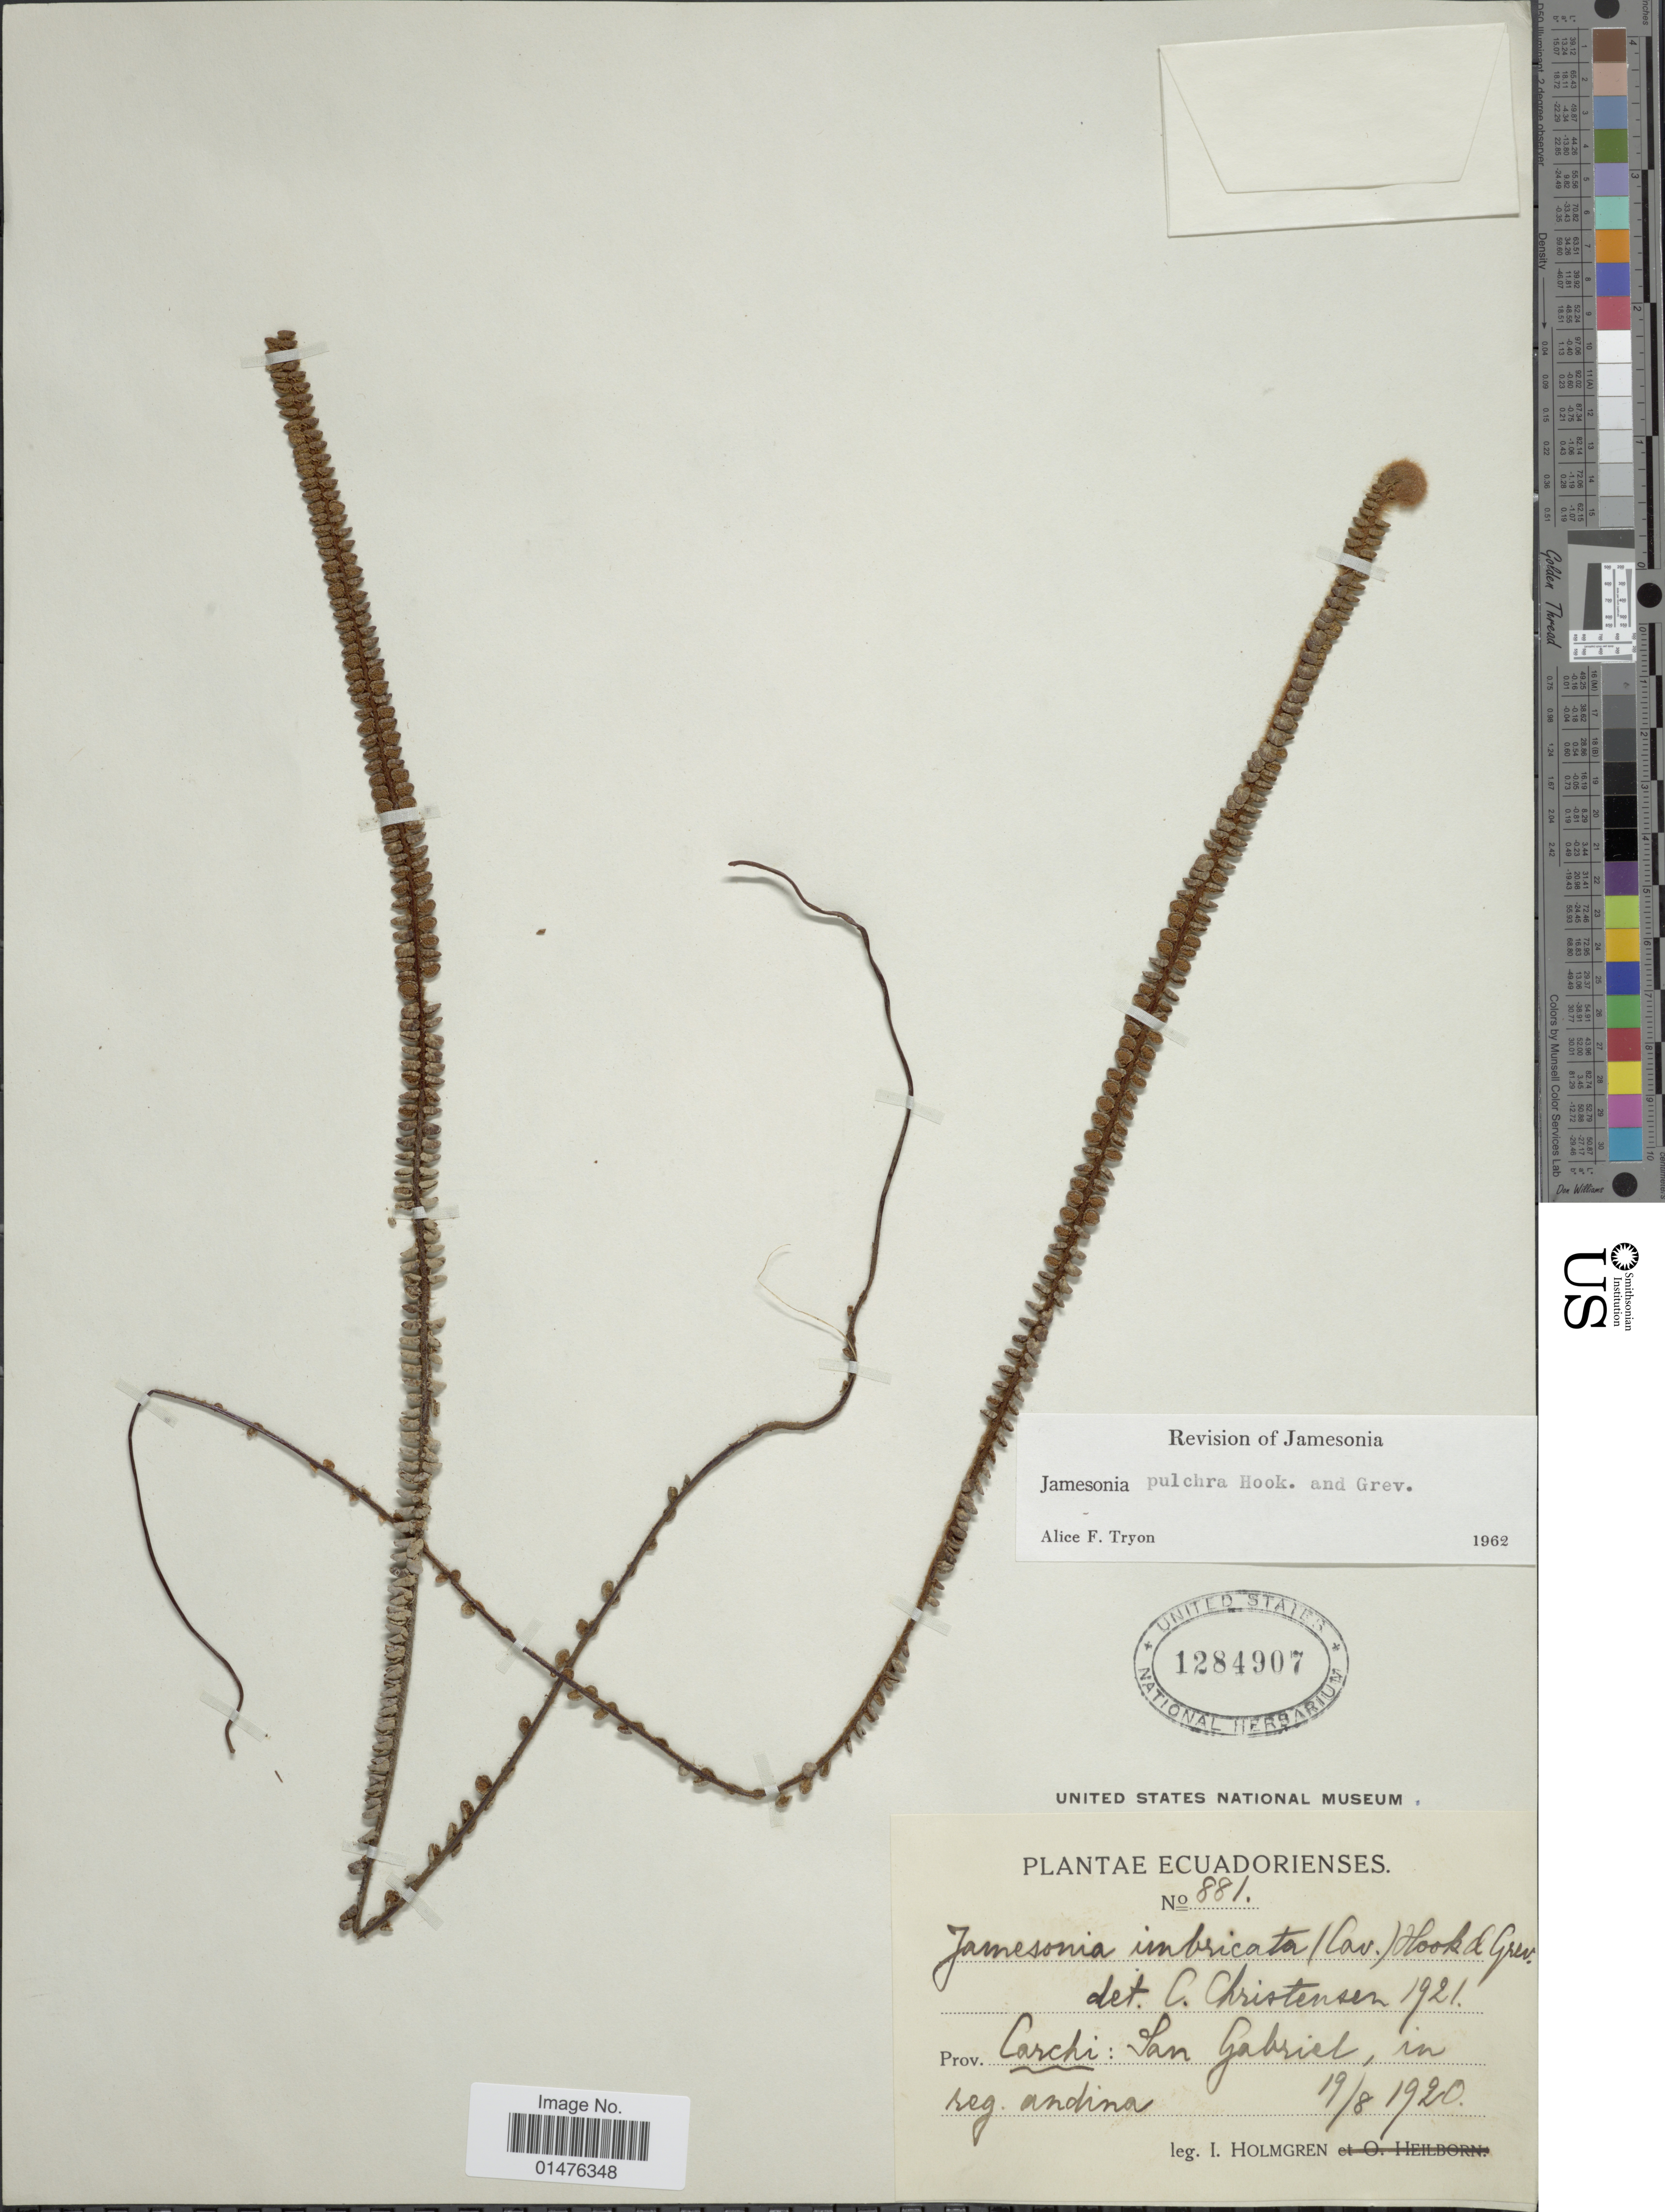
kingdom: Plantae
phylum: Tracheophyta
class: Polypodiopsida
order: Polypodiales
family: Pteridaceae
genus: Jamesonia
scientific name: Jamesonia pulchra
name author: Hook. & Grev.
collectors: I. Holmgren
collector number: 881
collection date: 1920-08-19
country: Ecuador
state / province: Carchi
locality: San Gabriel, in reg andina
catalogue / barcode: US 1284907